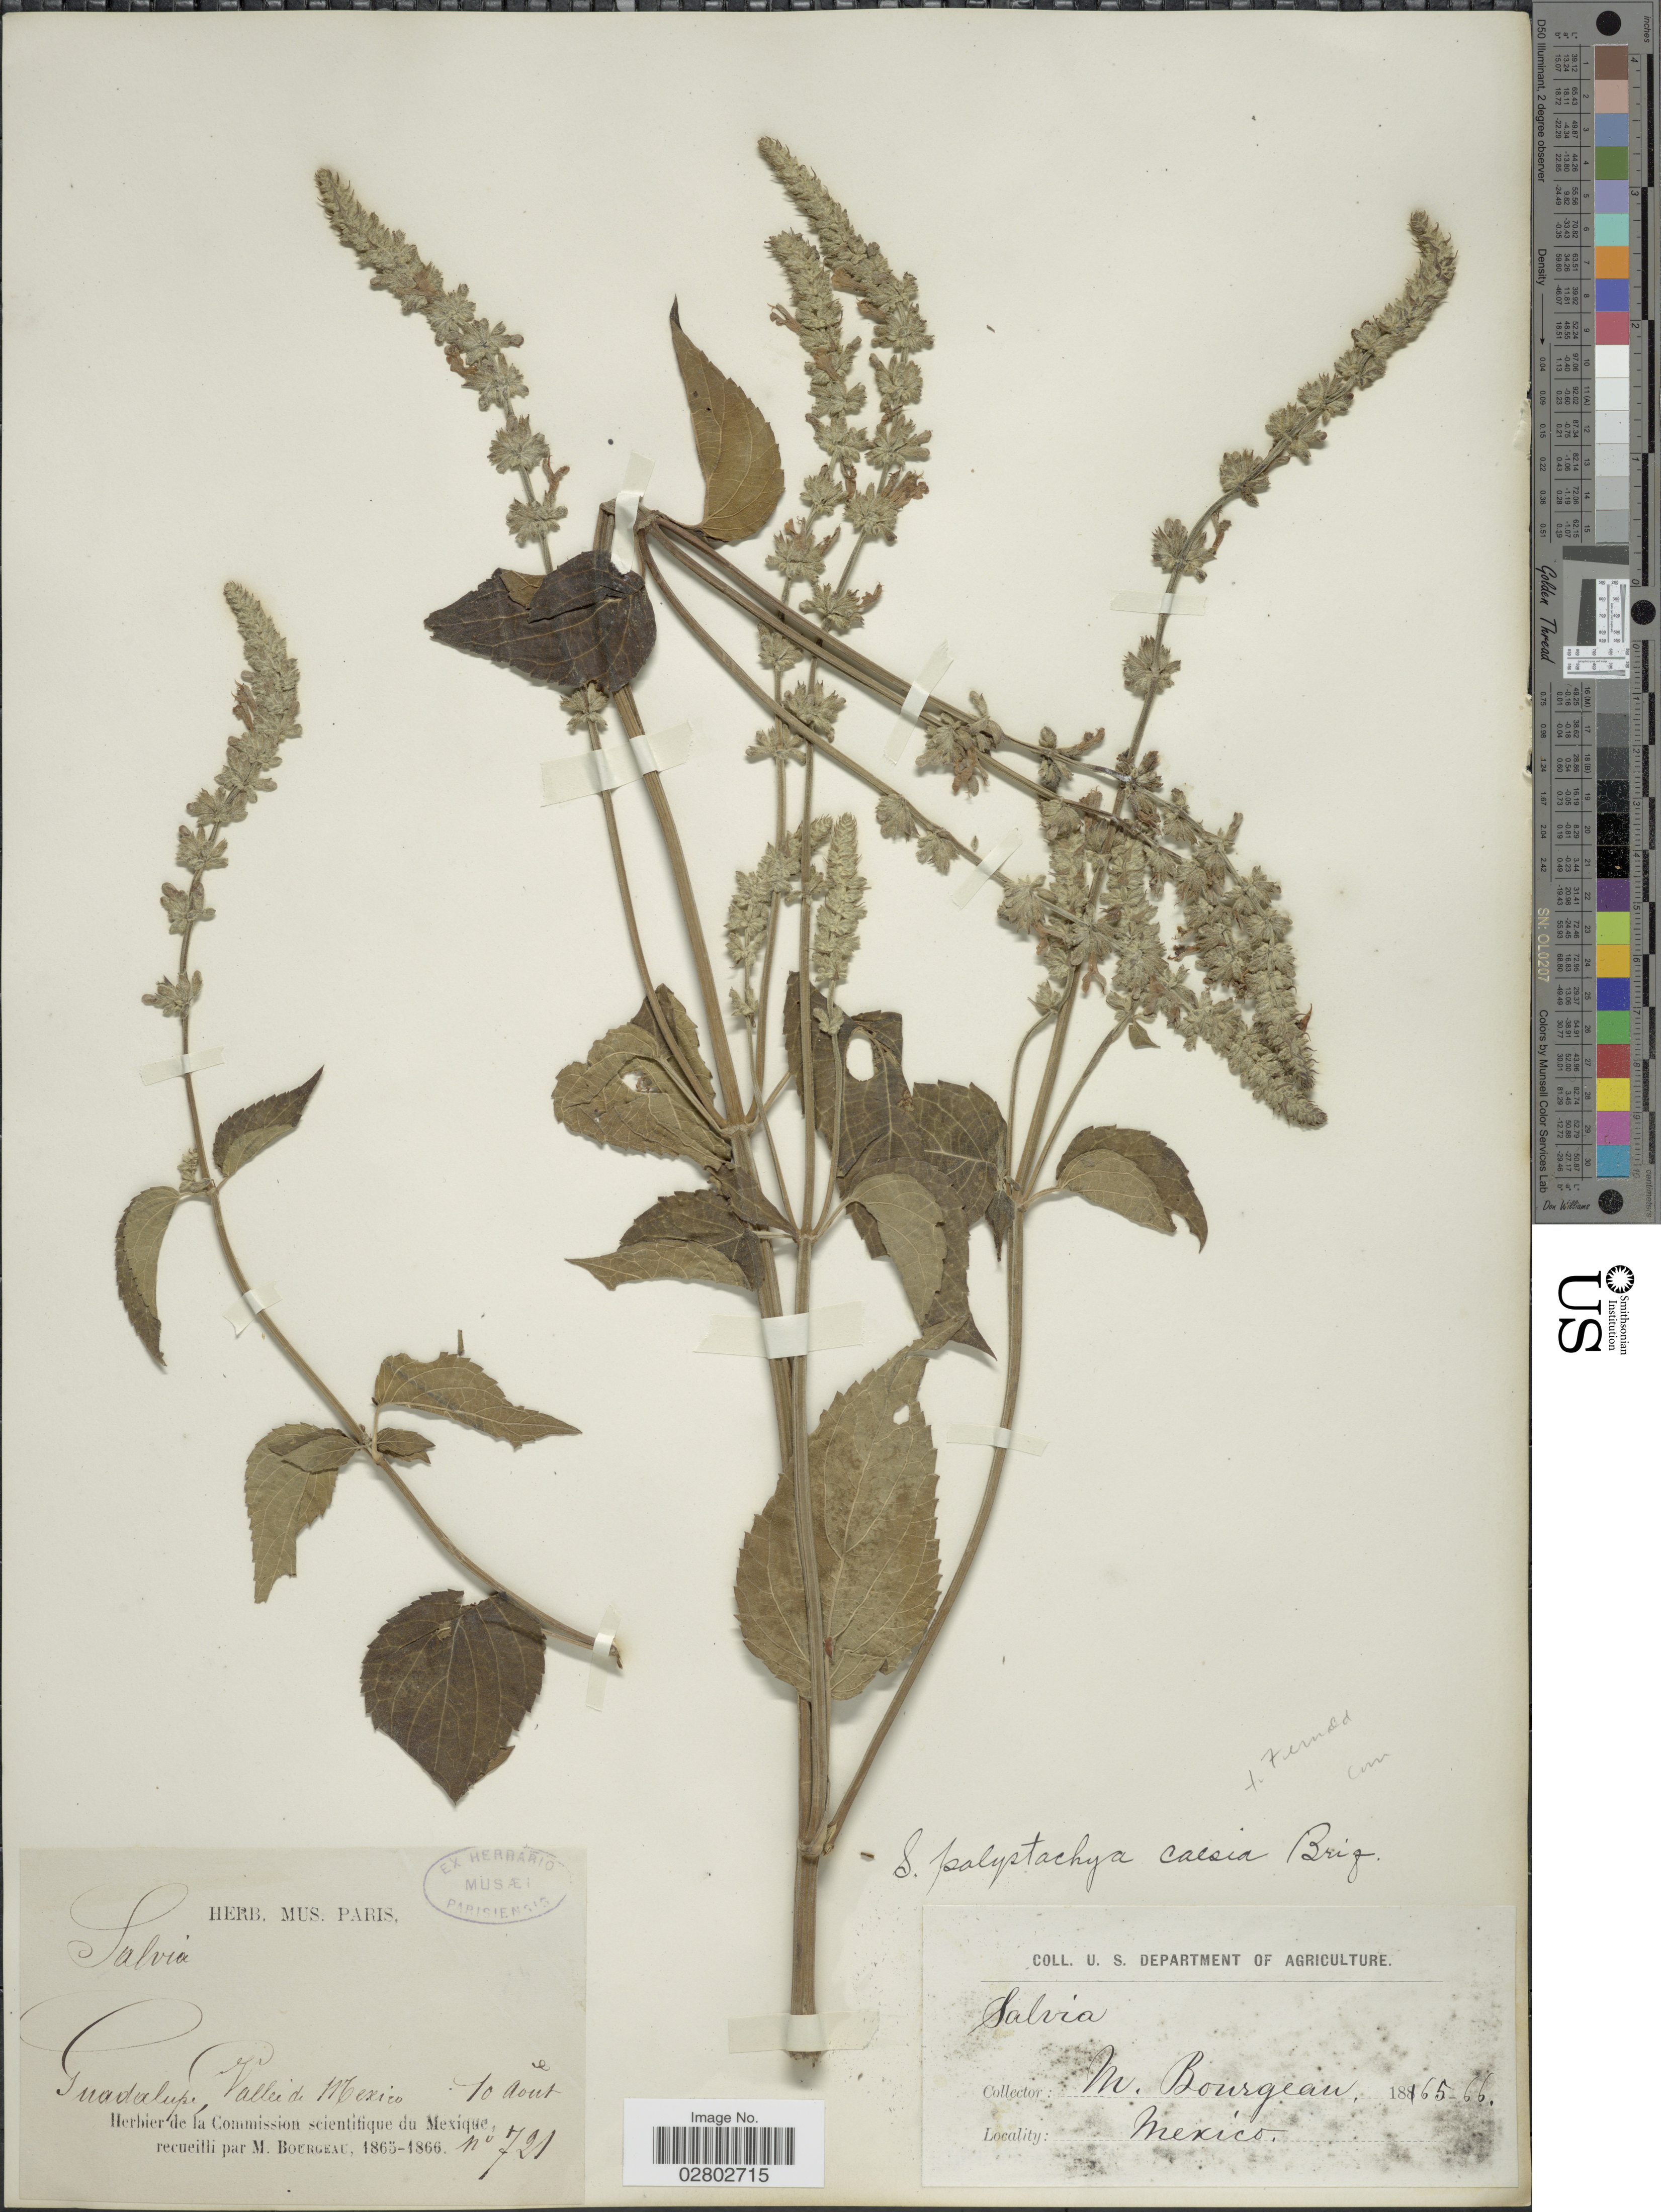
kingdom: Plantae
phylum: Tracheophyta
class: Magnoliopsida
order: Lamiales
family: Lamiaceae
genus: Salvia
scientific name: Salvia polystachya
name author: Cav.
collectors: M. Bourgeau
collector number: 721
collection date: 1865-08-10/1866-08-10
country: Mexico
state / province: Baja California Norte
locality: Guadalupe, Vallée de Mexico.